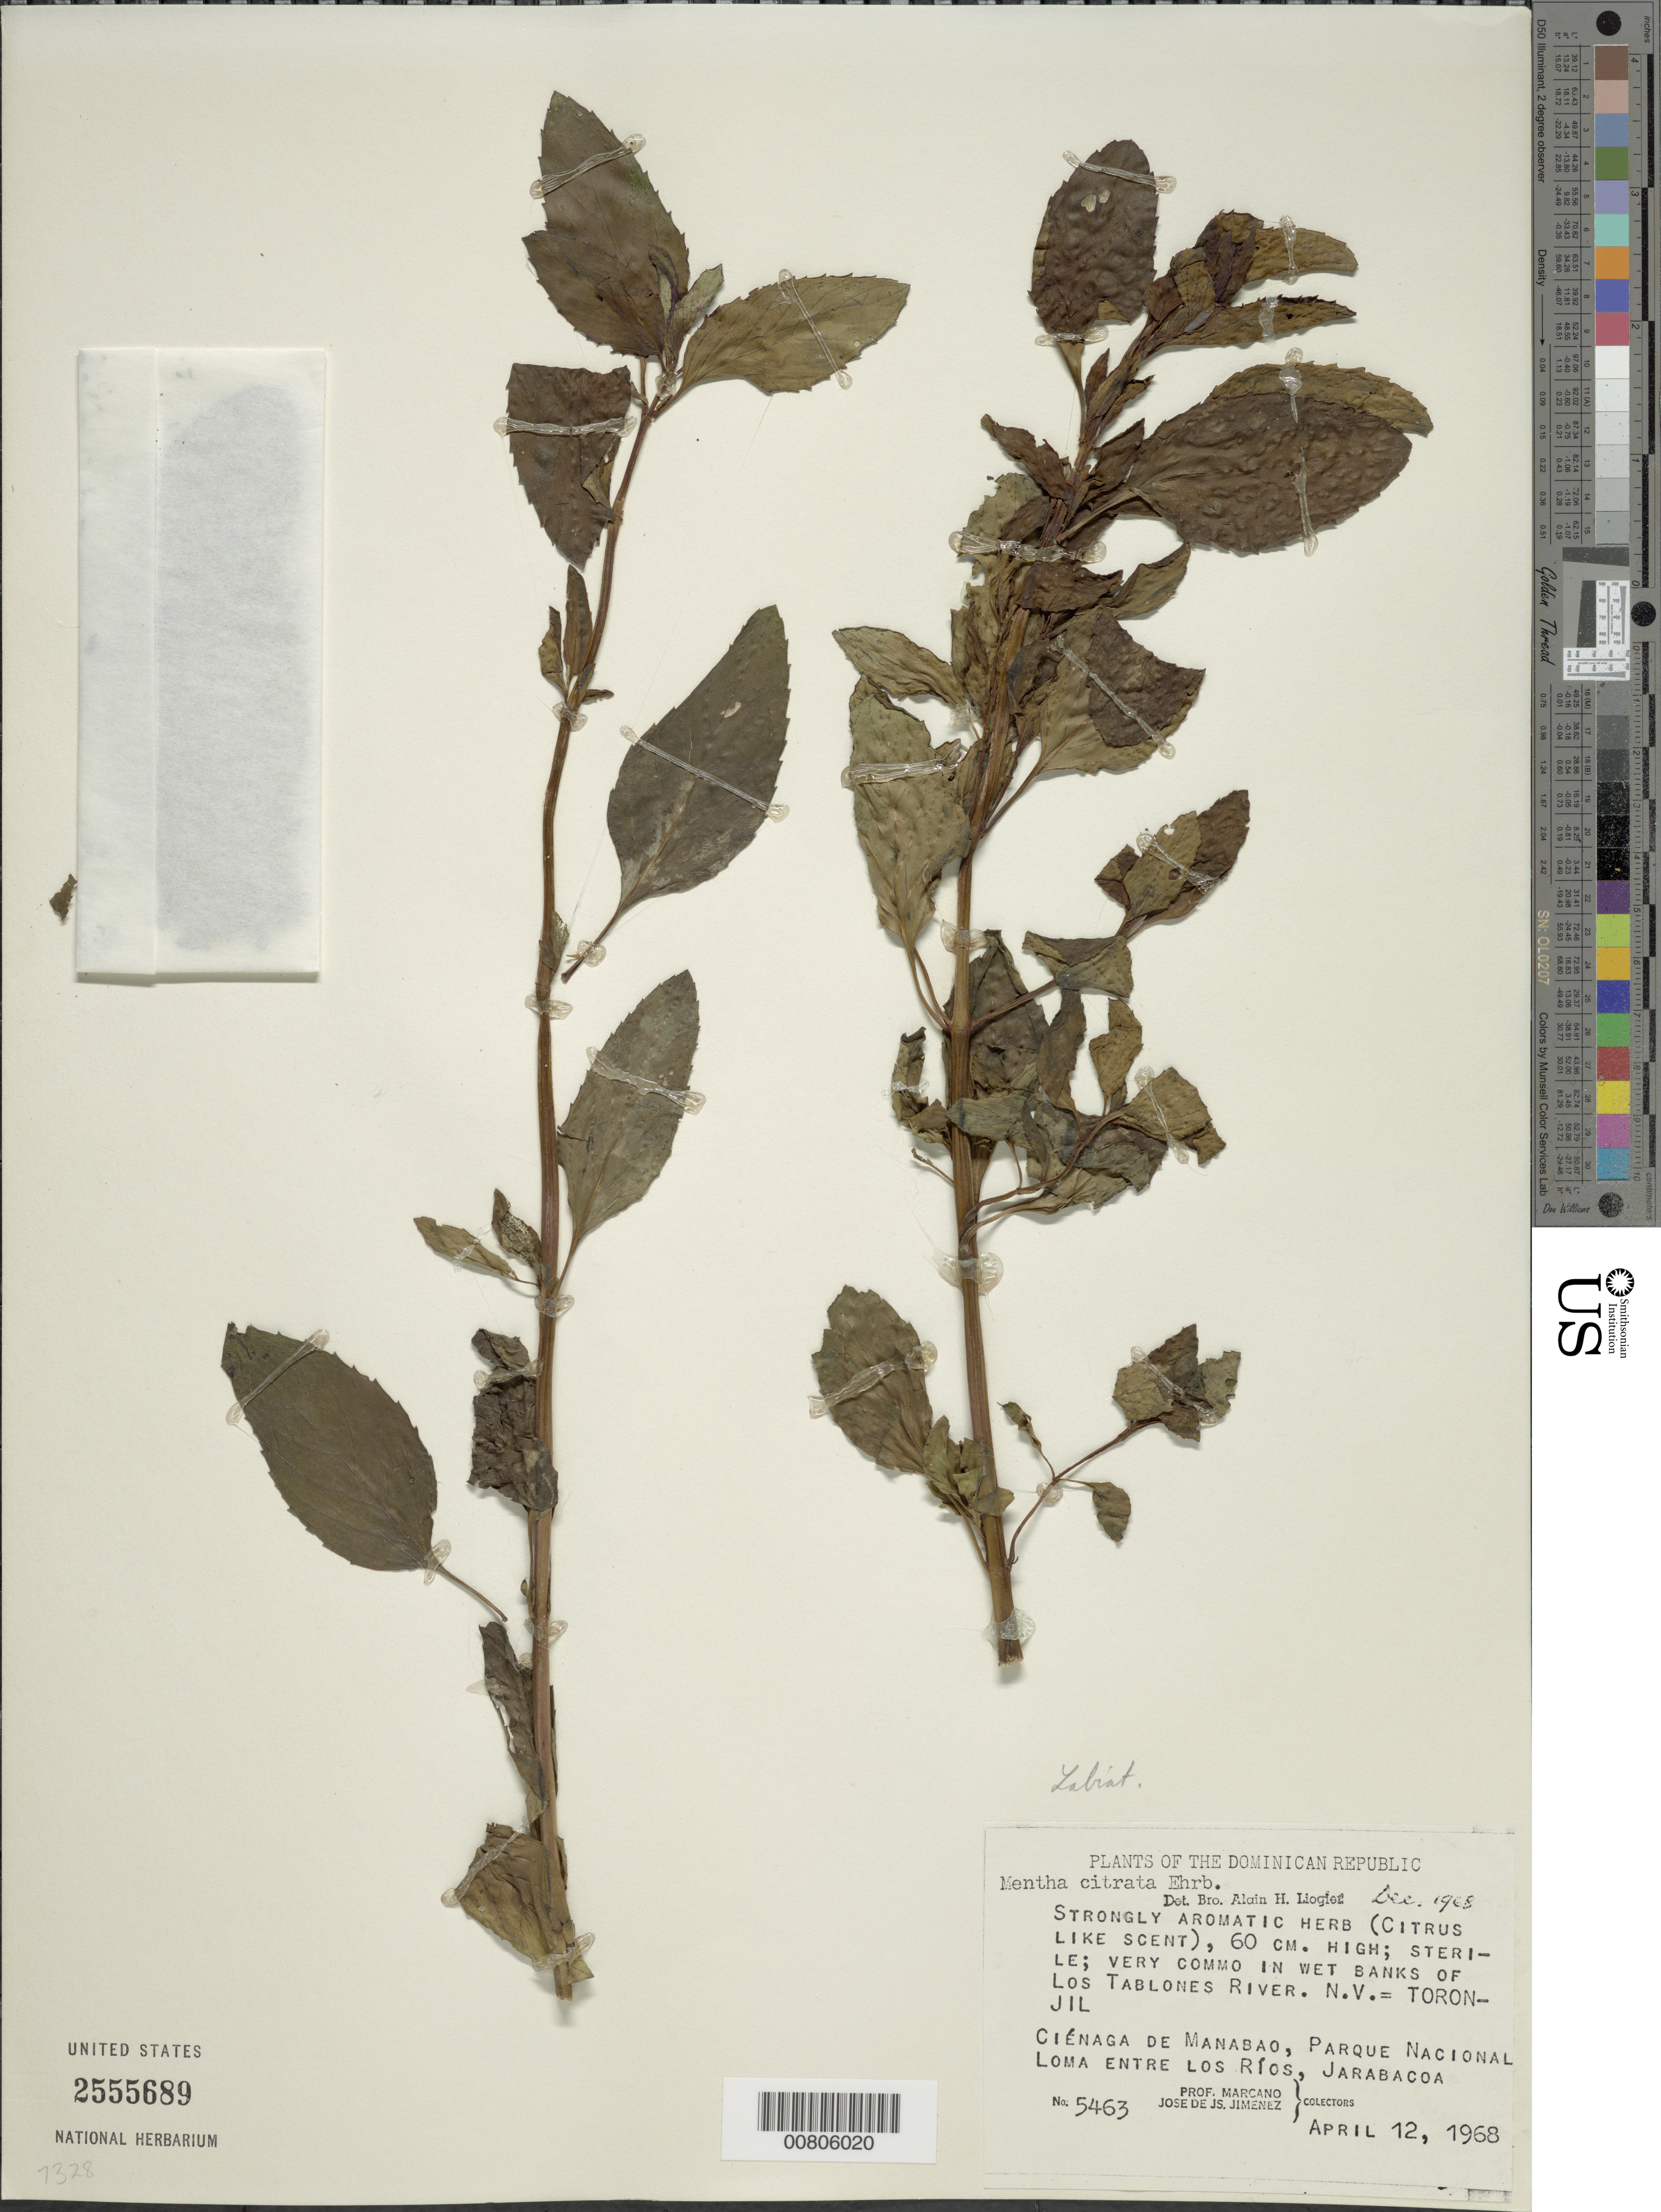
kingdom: Plantae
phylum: Tracheophyta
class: Magnoliopsida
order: Lamiales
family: Lamiaceae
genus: Mentha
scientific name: Mentha x piperita var. citrata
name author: (Ehrh.) Briq.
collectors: E. J. Marcano F. & J. J. Jiménez Almonte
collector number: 5463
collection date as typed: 12 Apr 1968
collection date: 1968-04-12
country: Dominican Republic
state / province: La Vega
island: Hispaniola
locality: Ciénaga de Manabao, Parque Nacional Loma entre Los Ríos, Jarabacoa, Los Tablones River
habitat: Wet banks of river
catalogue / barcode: US 2555689